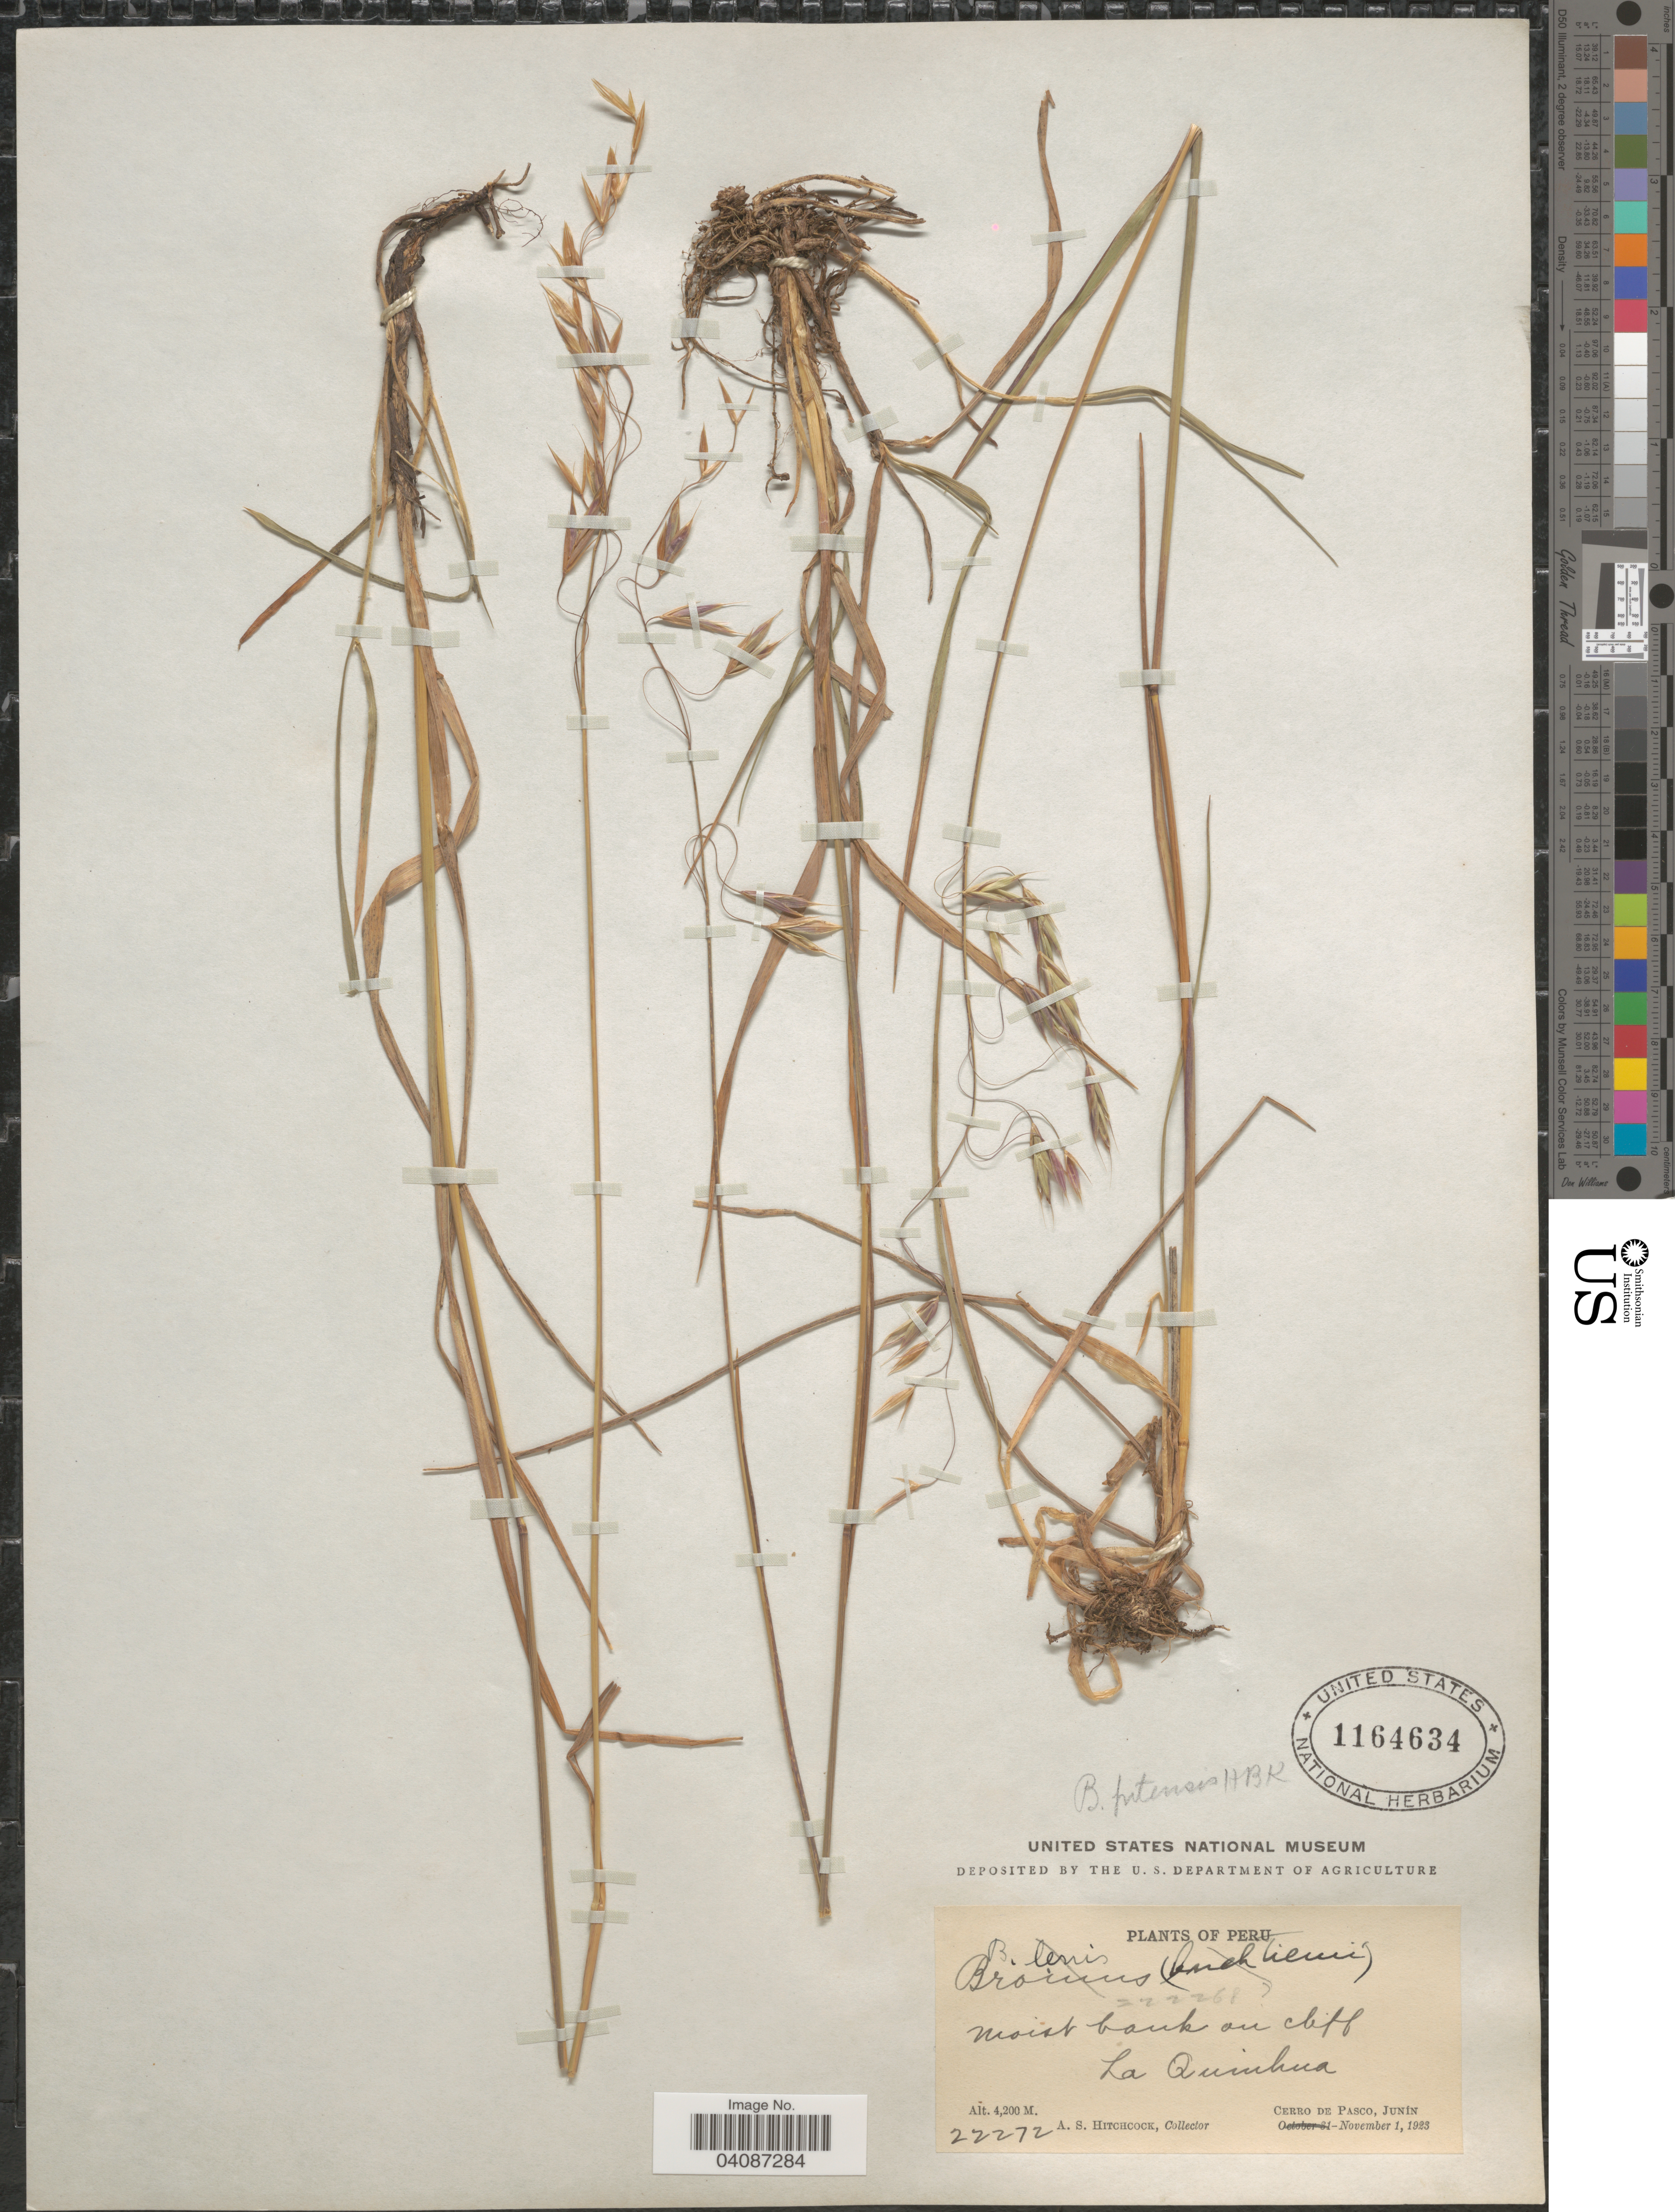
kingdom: Plantae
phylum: Tracheophyta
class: Liliopsida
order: Poales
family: Poaceae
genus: Bromus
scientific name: Bromus pitensis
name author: Kunth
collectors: A. S. Hitchcock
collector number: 22272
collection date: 1923-11-01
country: Peru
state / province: Junín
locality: Moist bank on cliff. La Quinhua. Cerro de Pasco.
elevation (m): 4200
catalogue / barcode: US 1164634